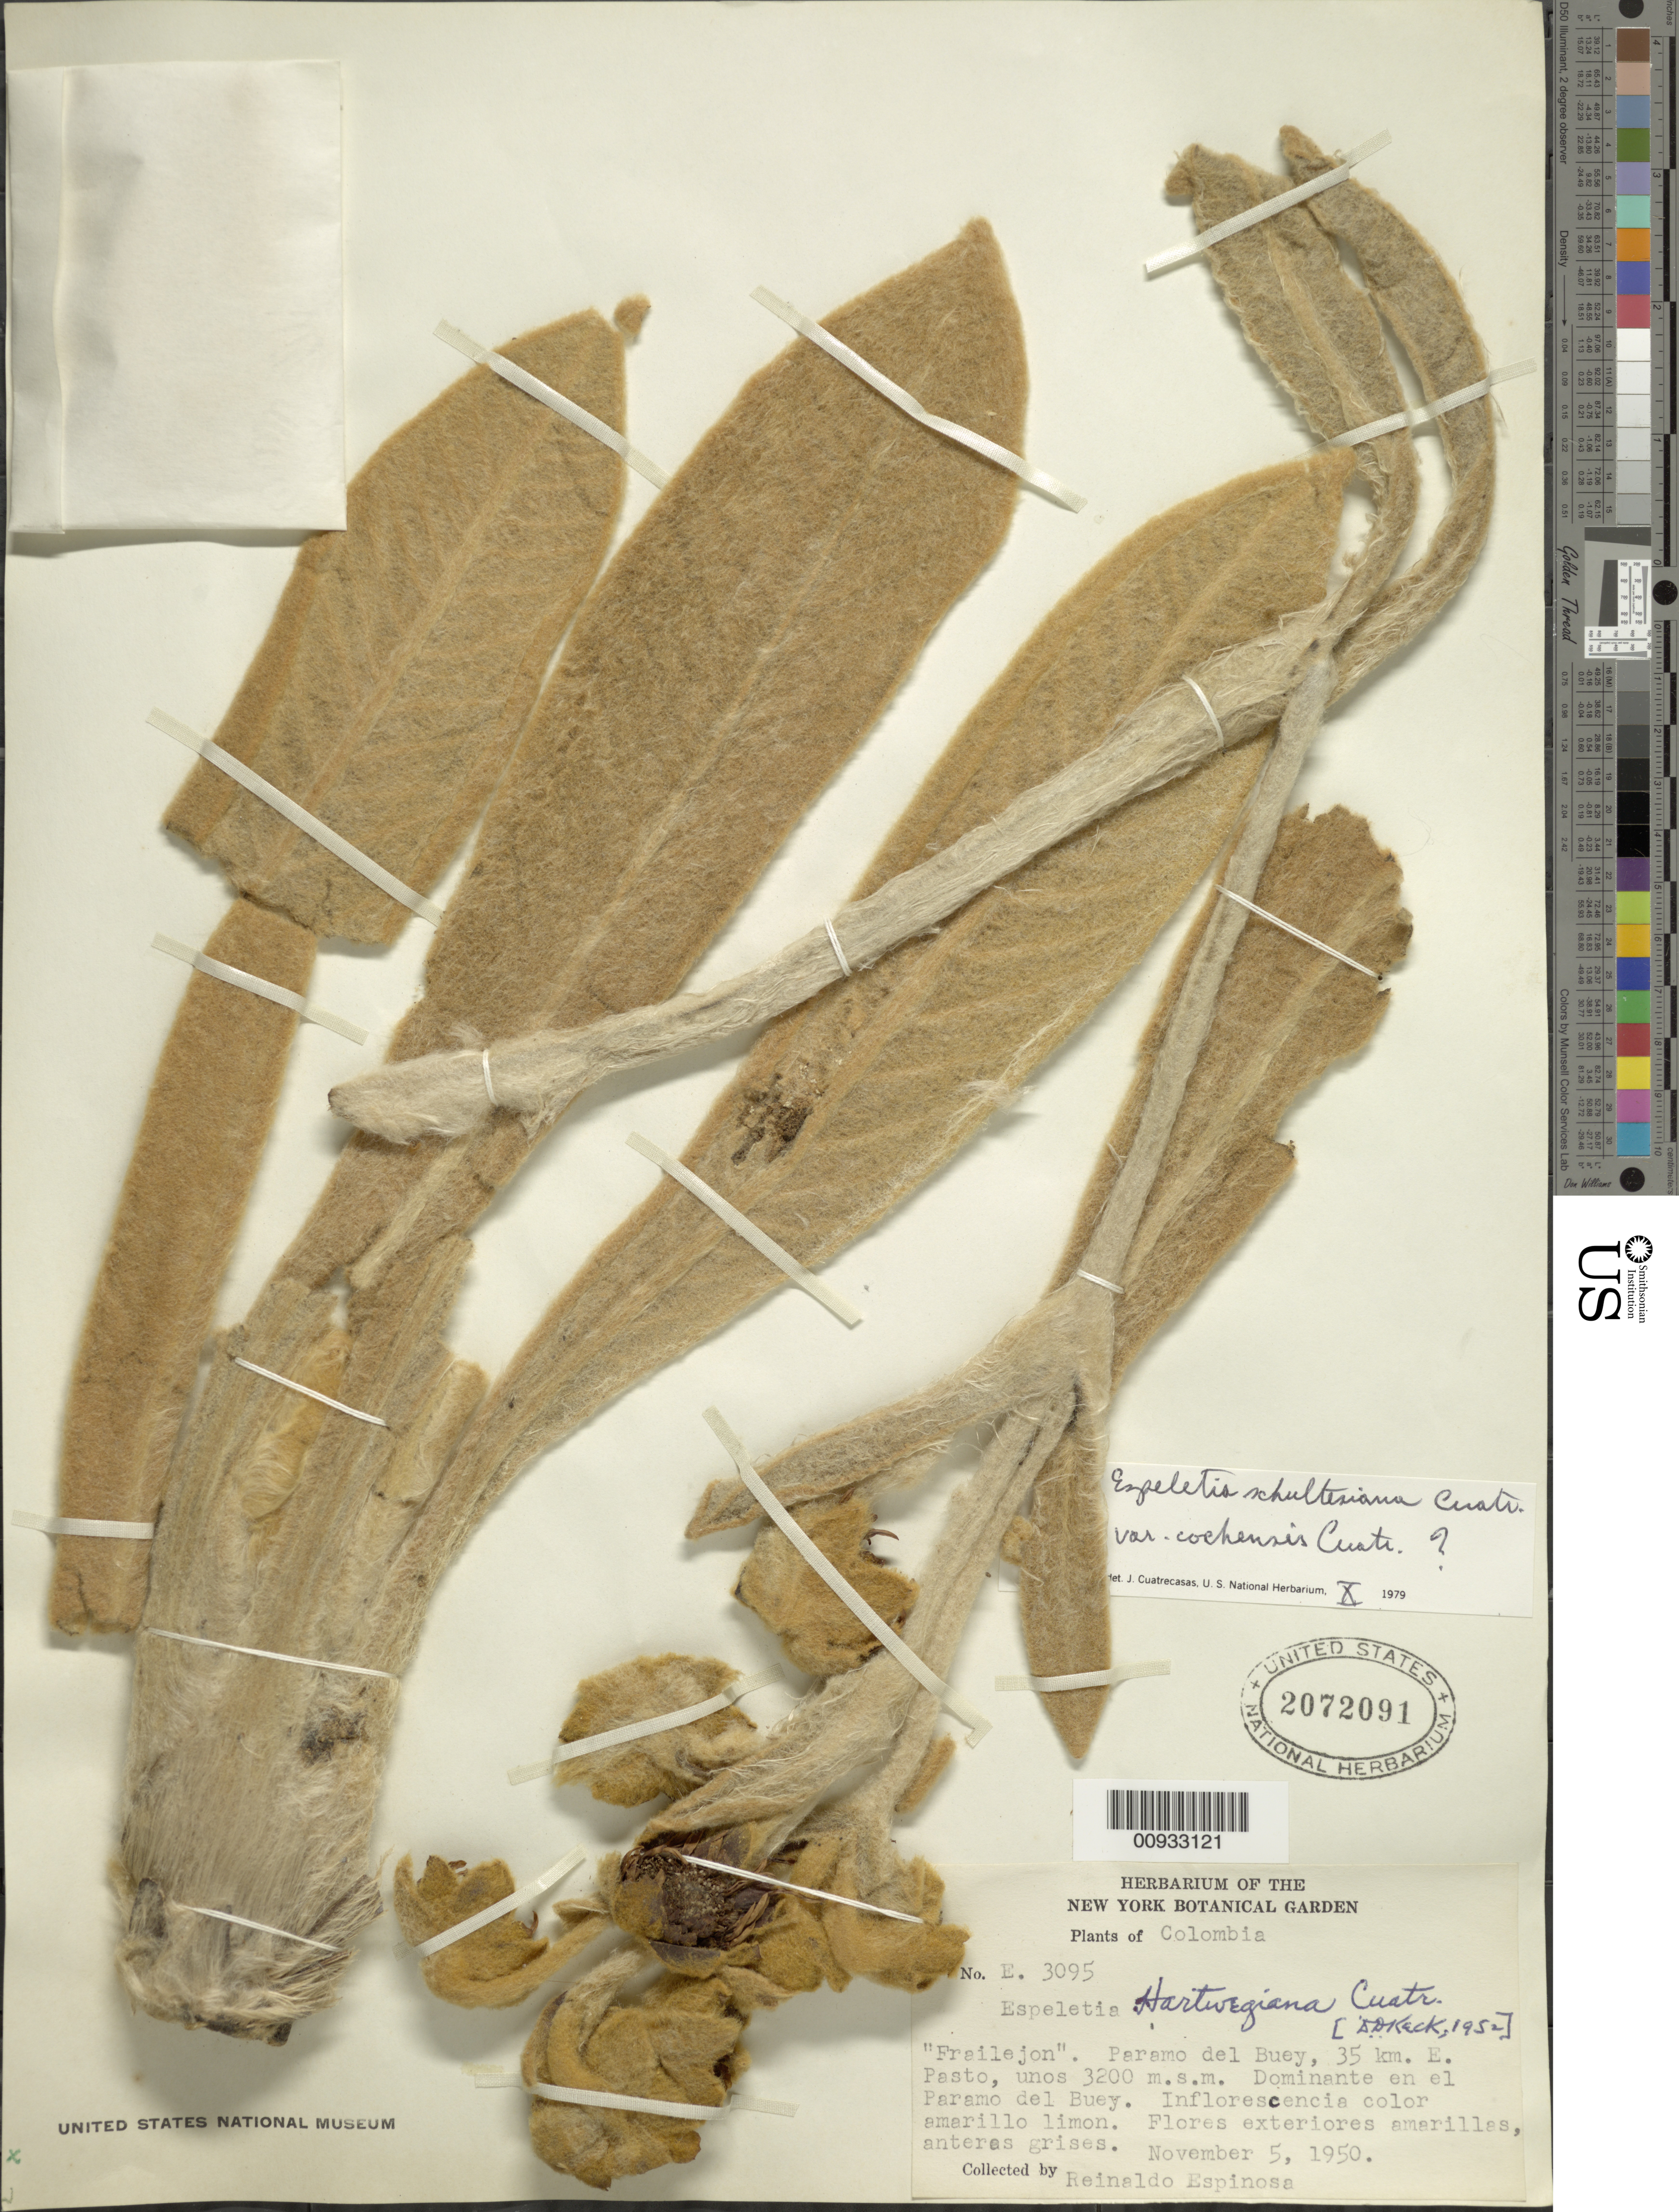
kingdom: Plantae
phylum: Tracheophyta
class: Magnoliopsida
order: Asterales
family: Asteraceae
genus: Espeletia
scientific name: Espeletia schultesiana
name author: Cuatrec.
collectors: R. Espinoza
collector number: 3095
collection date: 1950-11-05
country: Colombia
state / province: Nariño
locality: Páramo del Buey. 35 km E de Pasto.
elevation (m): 3200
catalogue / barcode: US 2072091